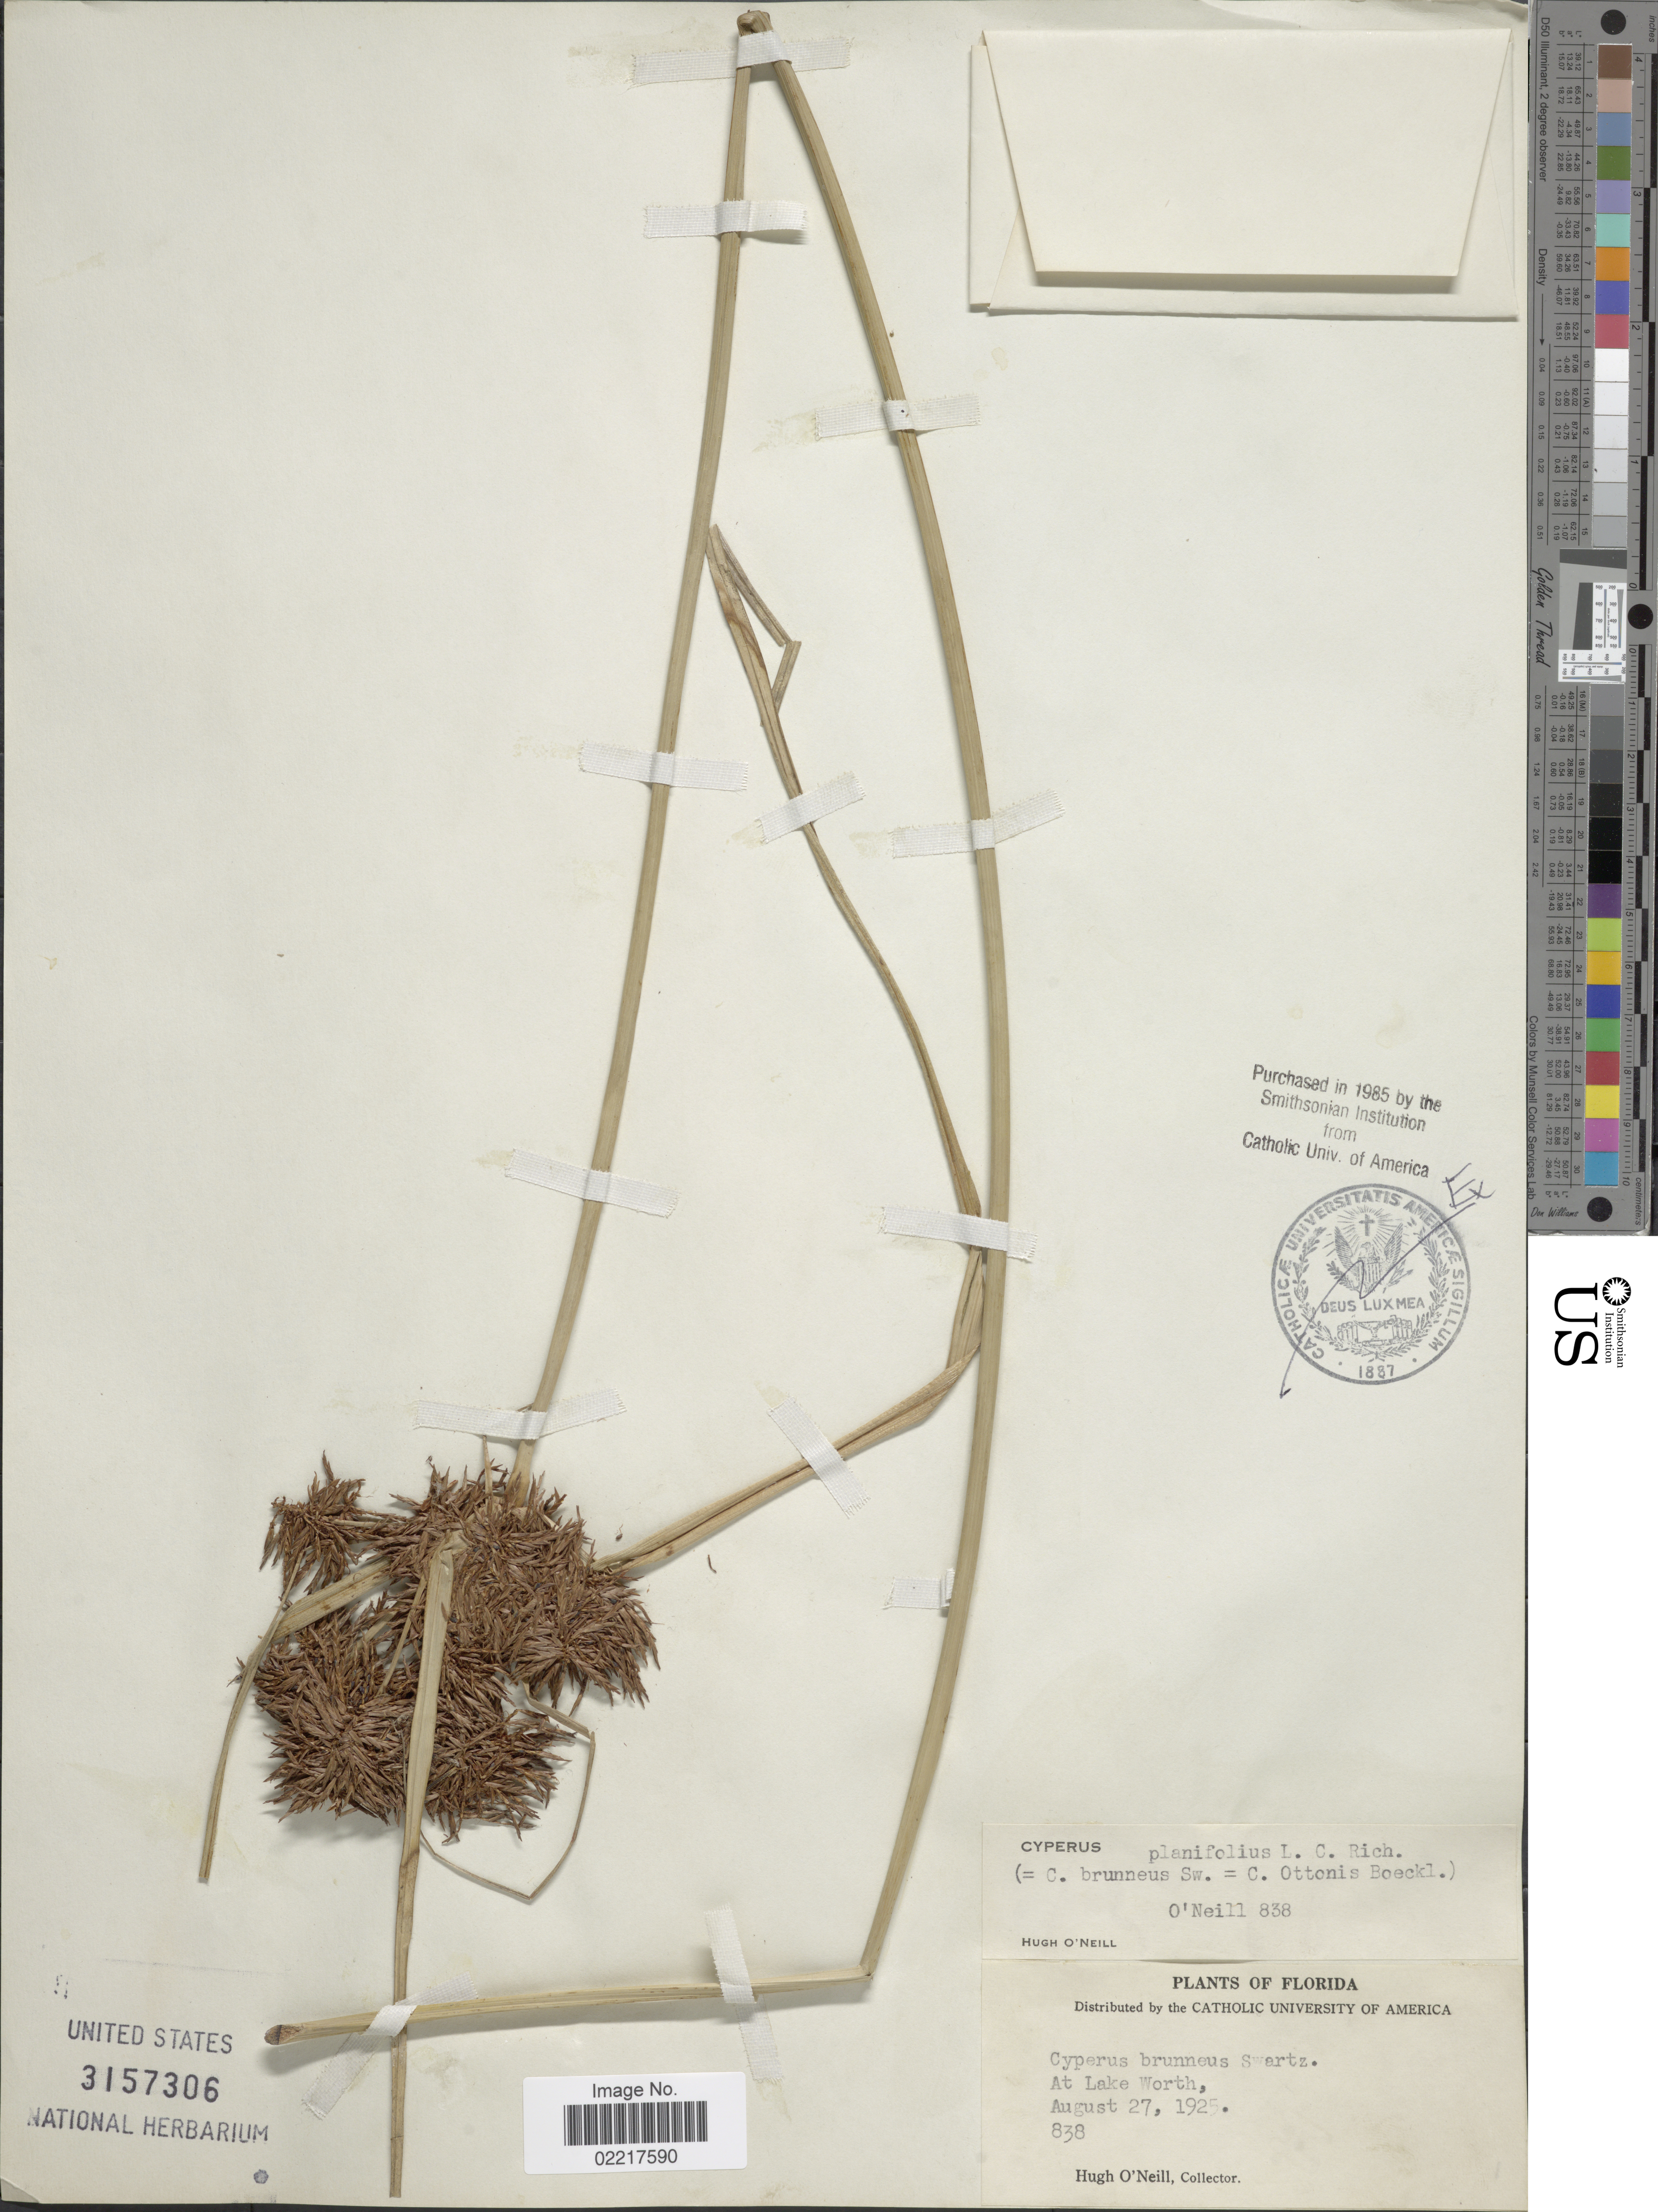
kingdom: Plantae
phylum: Tracheophyta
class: Liliopsida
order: Poales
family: Cyperaceae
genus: Cyperus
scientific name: Cyperus planifolius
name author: Rich.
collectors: H. O'Neill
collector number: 838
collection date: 1925-08-27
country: United States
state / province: Florida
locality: At Lake Worth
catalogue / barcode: US 3157306